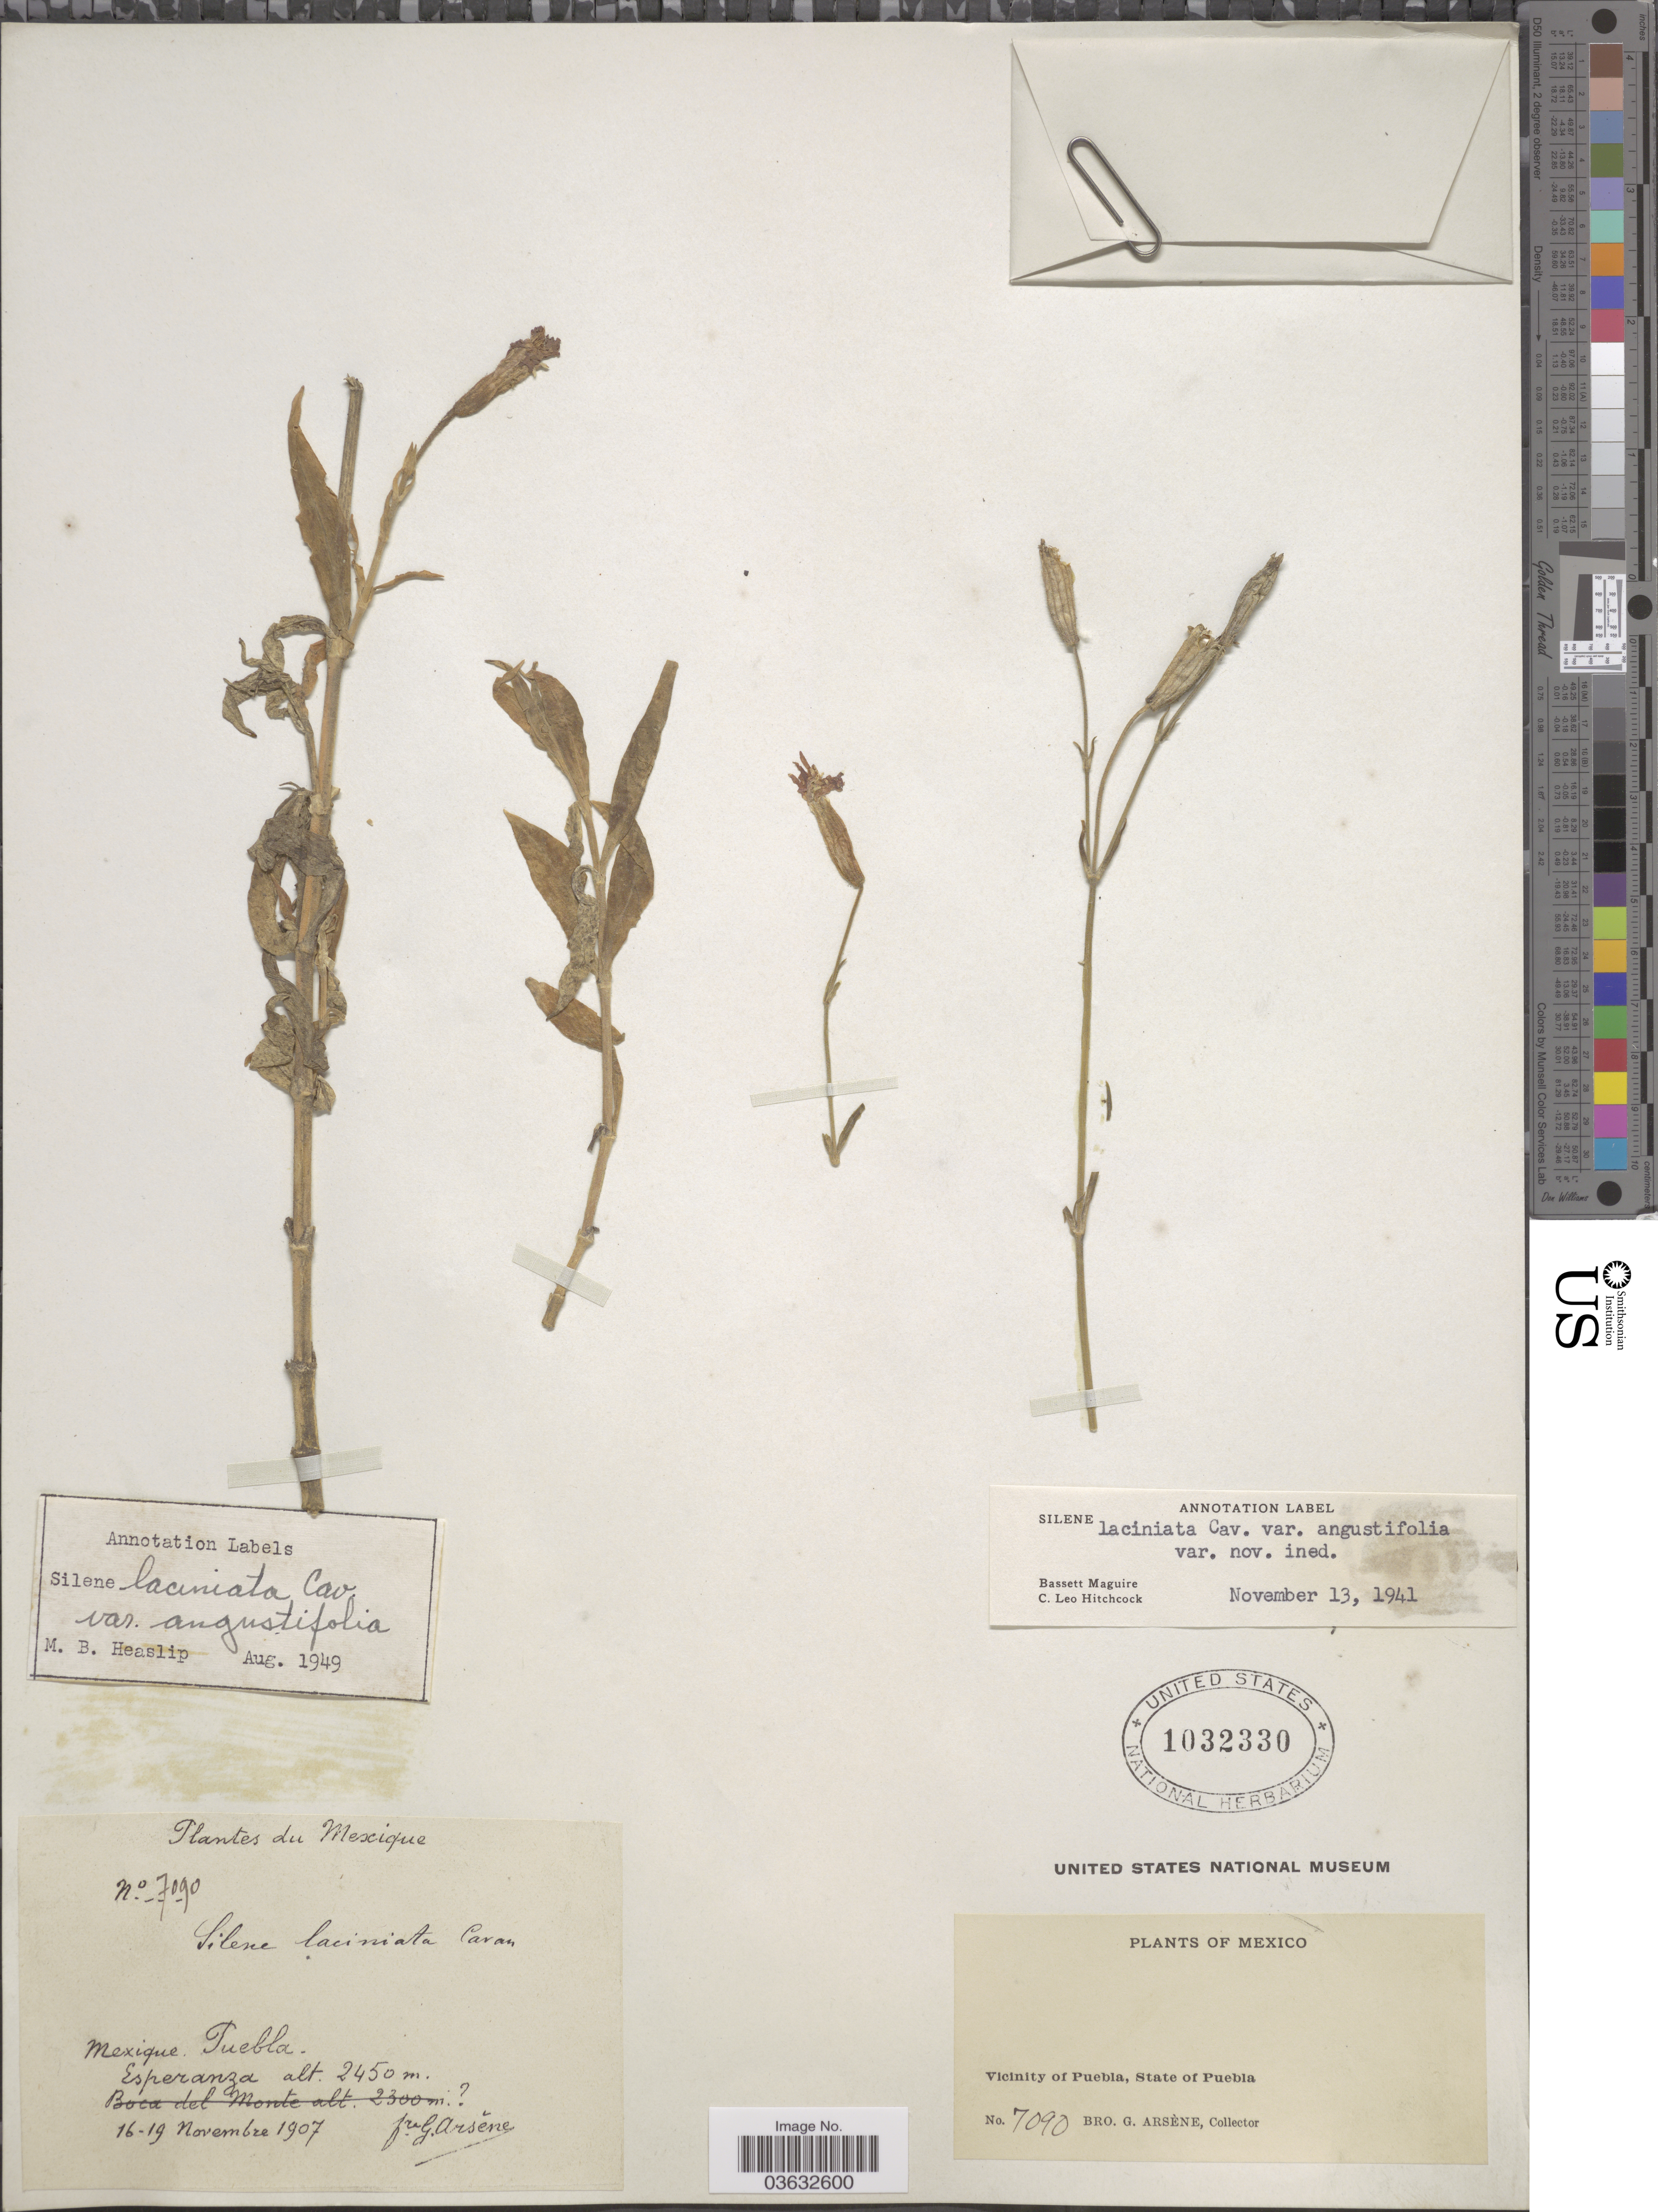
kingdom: Plantae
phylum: Tracheophyta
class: Magnoliopsida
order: Caryophyllales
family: Caryophyllaceae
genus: Silene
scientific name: Silene laciniata var. angustifolia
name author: C.L. Hitchc. & Maguire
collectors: Bro. G. Arsène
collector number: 7090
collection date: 1907-11-16/1907-11-19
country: Mexico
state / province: Puebla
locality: Vicinity of Puebla. Esperanza.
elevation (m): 2450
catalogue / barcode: US 1032330